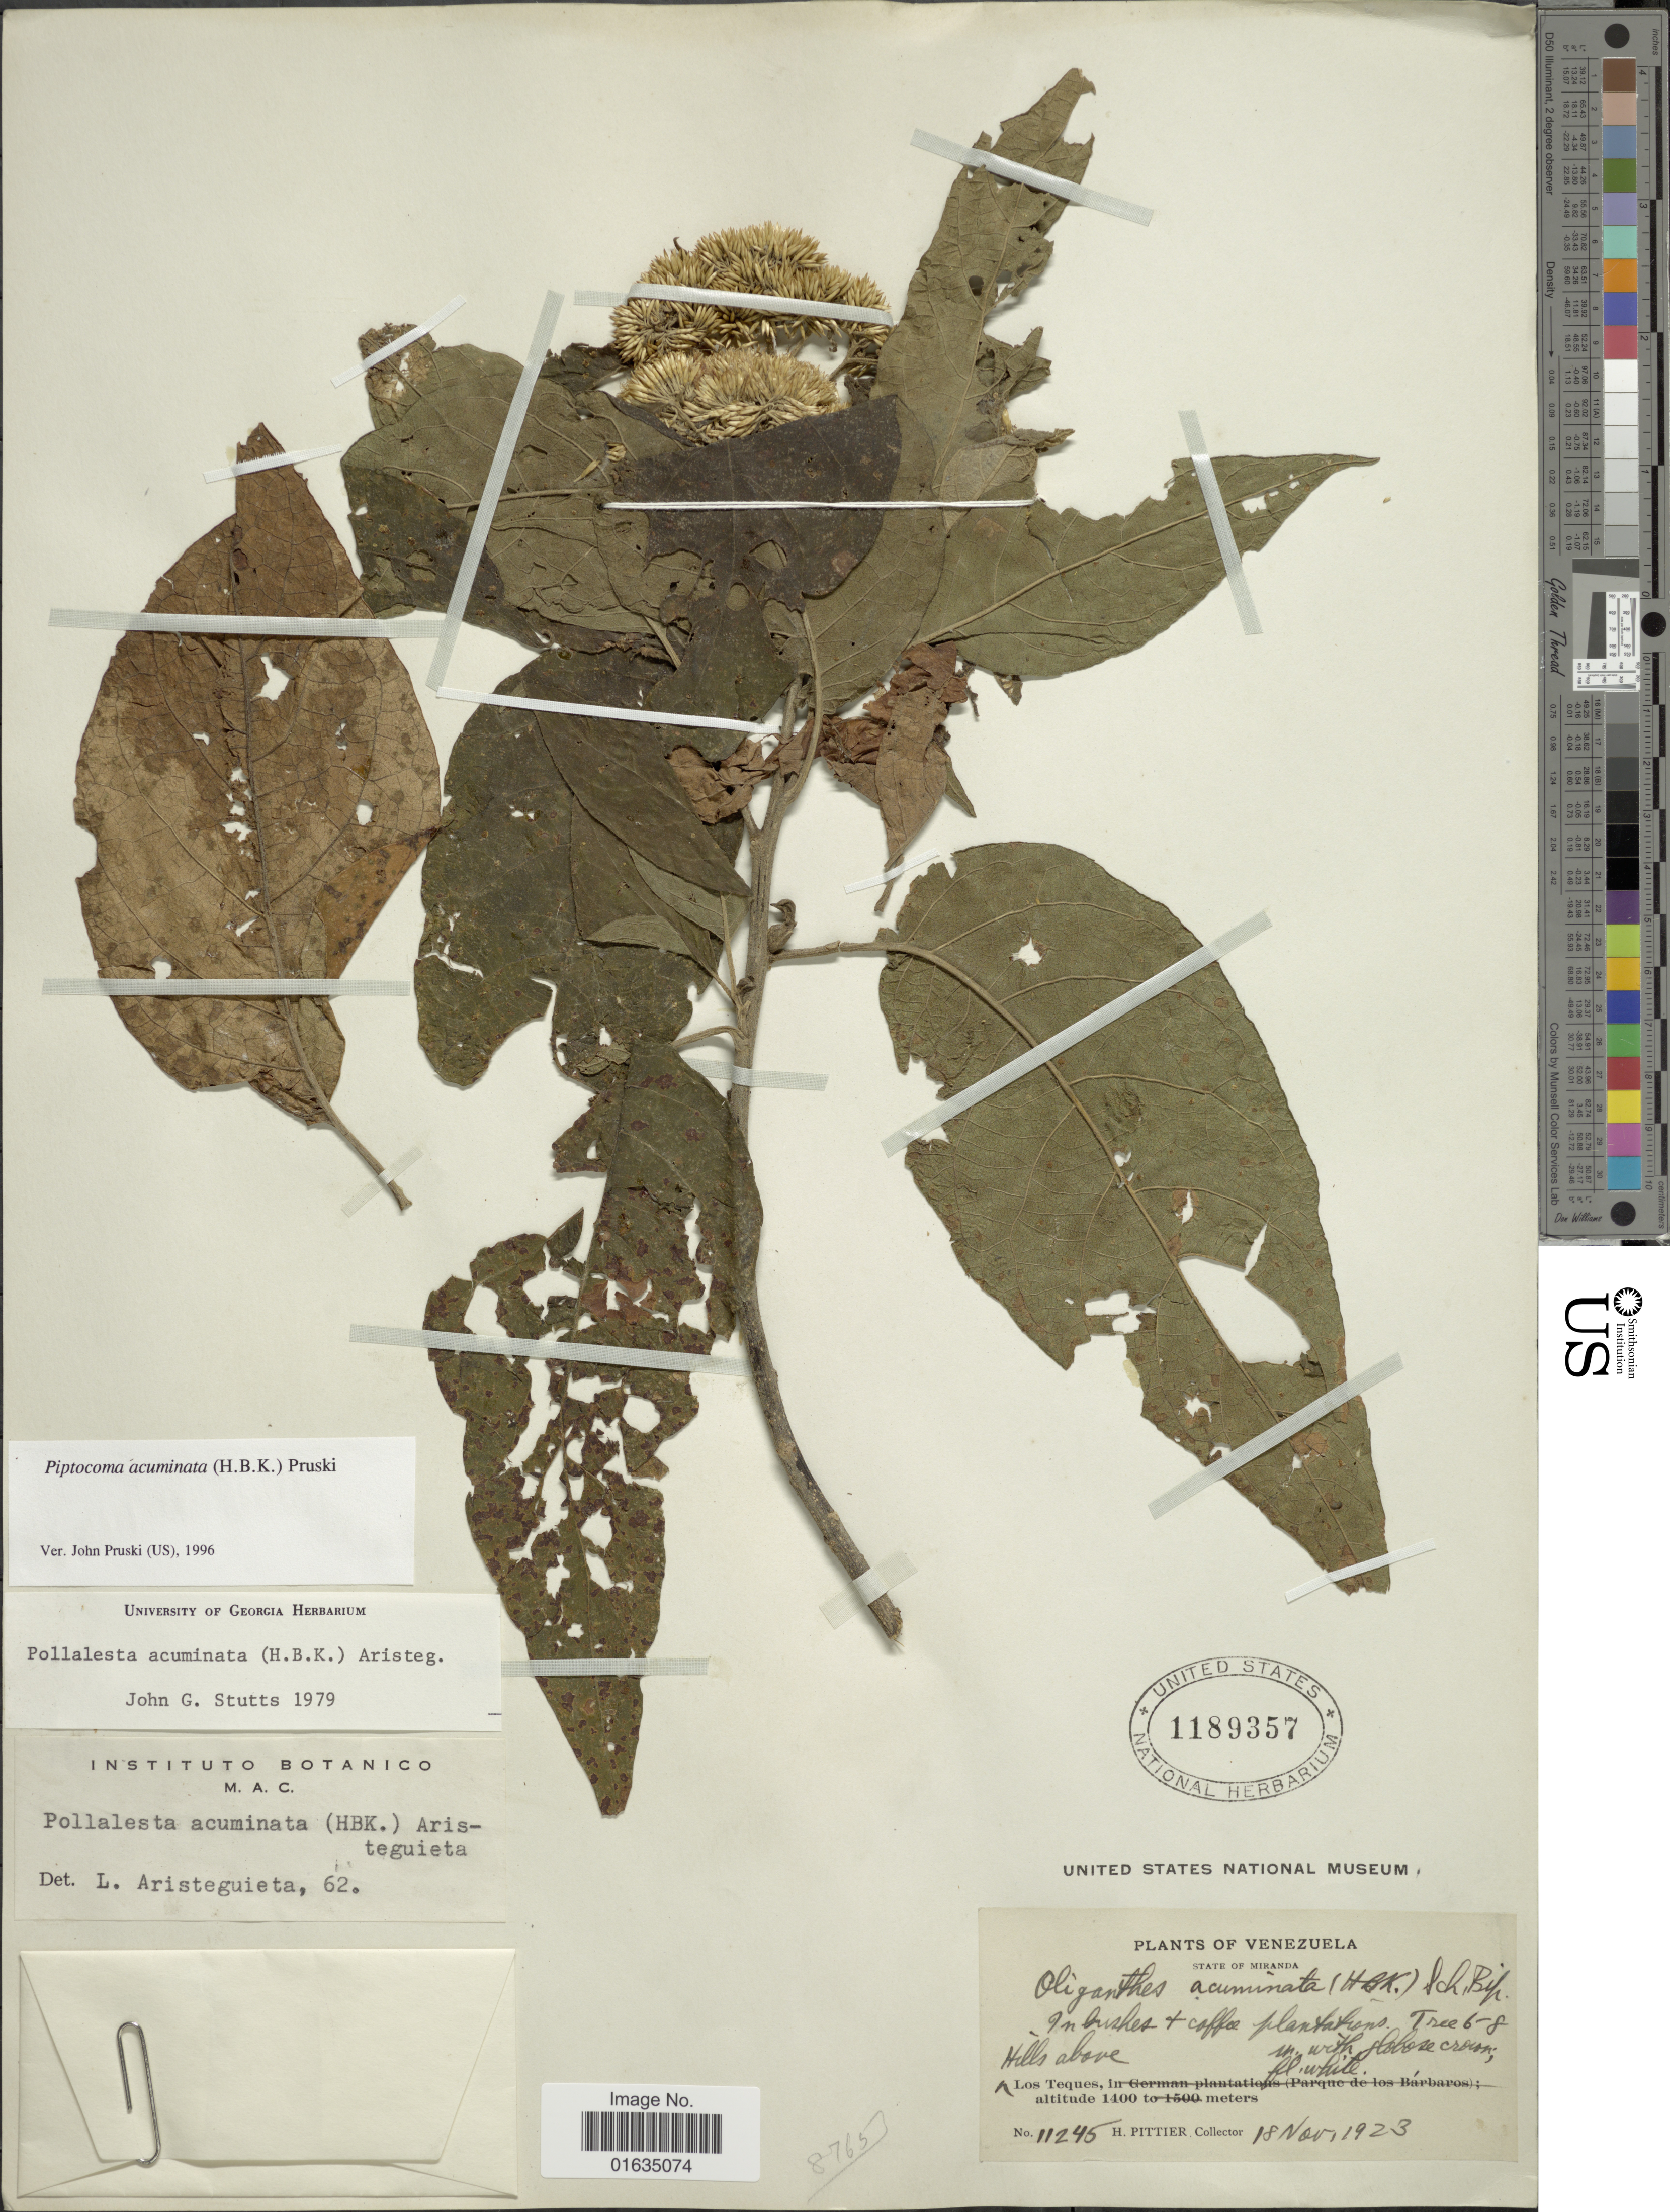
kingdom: Plantae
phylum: Tracheophyta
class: Magnoliopsida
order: Asterales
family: Asteraceae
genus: Pollalesta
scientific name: Pollalesta acuminata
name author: (Kunth) Aristeg.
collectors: H. F. Pittier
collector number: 11245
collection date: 1923-11-18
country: Venezuela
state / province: Miranda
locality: Hills above Los Teques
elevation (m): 1400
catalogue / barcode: US 1189357